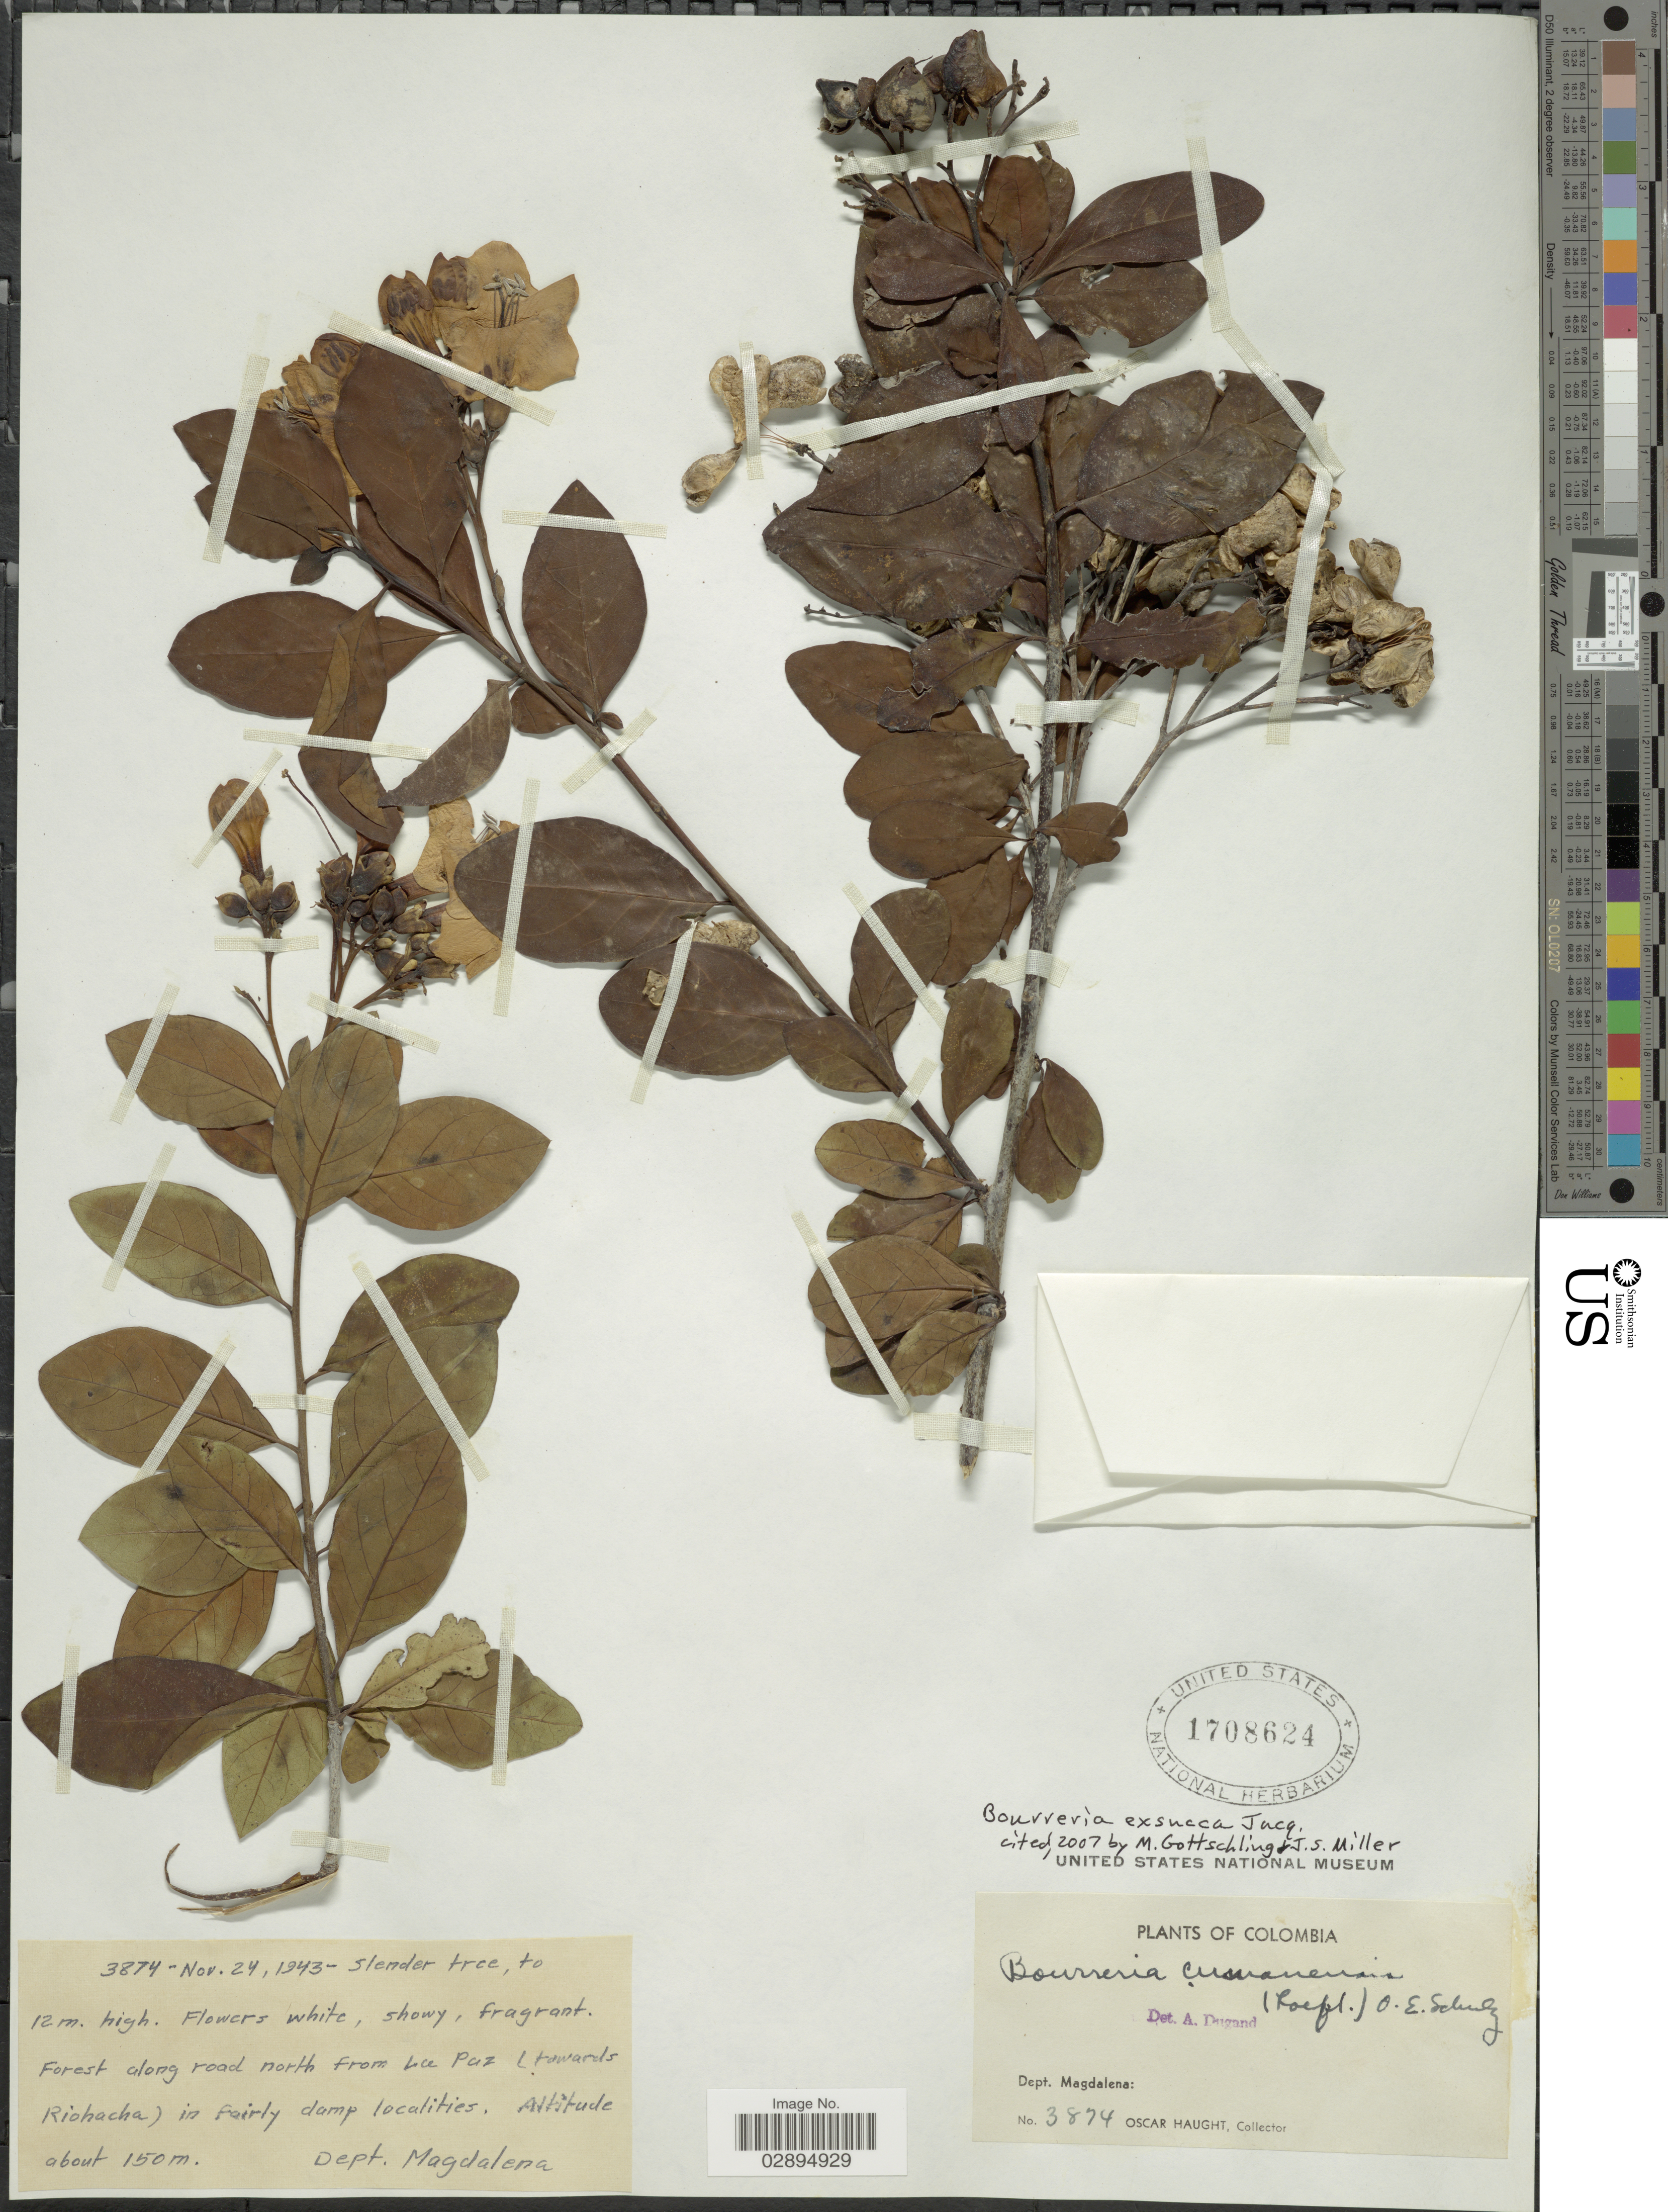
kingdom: Plantae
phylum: Tracheophyta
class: Magnoliopsida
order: Boraginales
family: Ehretiaceae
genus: Bourreria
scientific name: Bourreria exsucca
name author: (L.) Jacq.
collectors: O. L. Haught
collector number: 3874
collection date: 1943-11-24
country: Colombia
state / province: Magdalena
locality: Forest along road north from La Paz (towards Riohacha) in fairly damp localities. Dept. Magdalena.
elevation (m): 150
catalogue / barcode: US 1708624